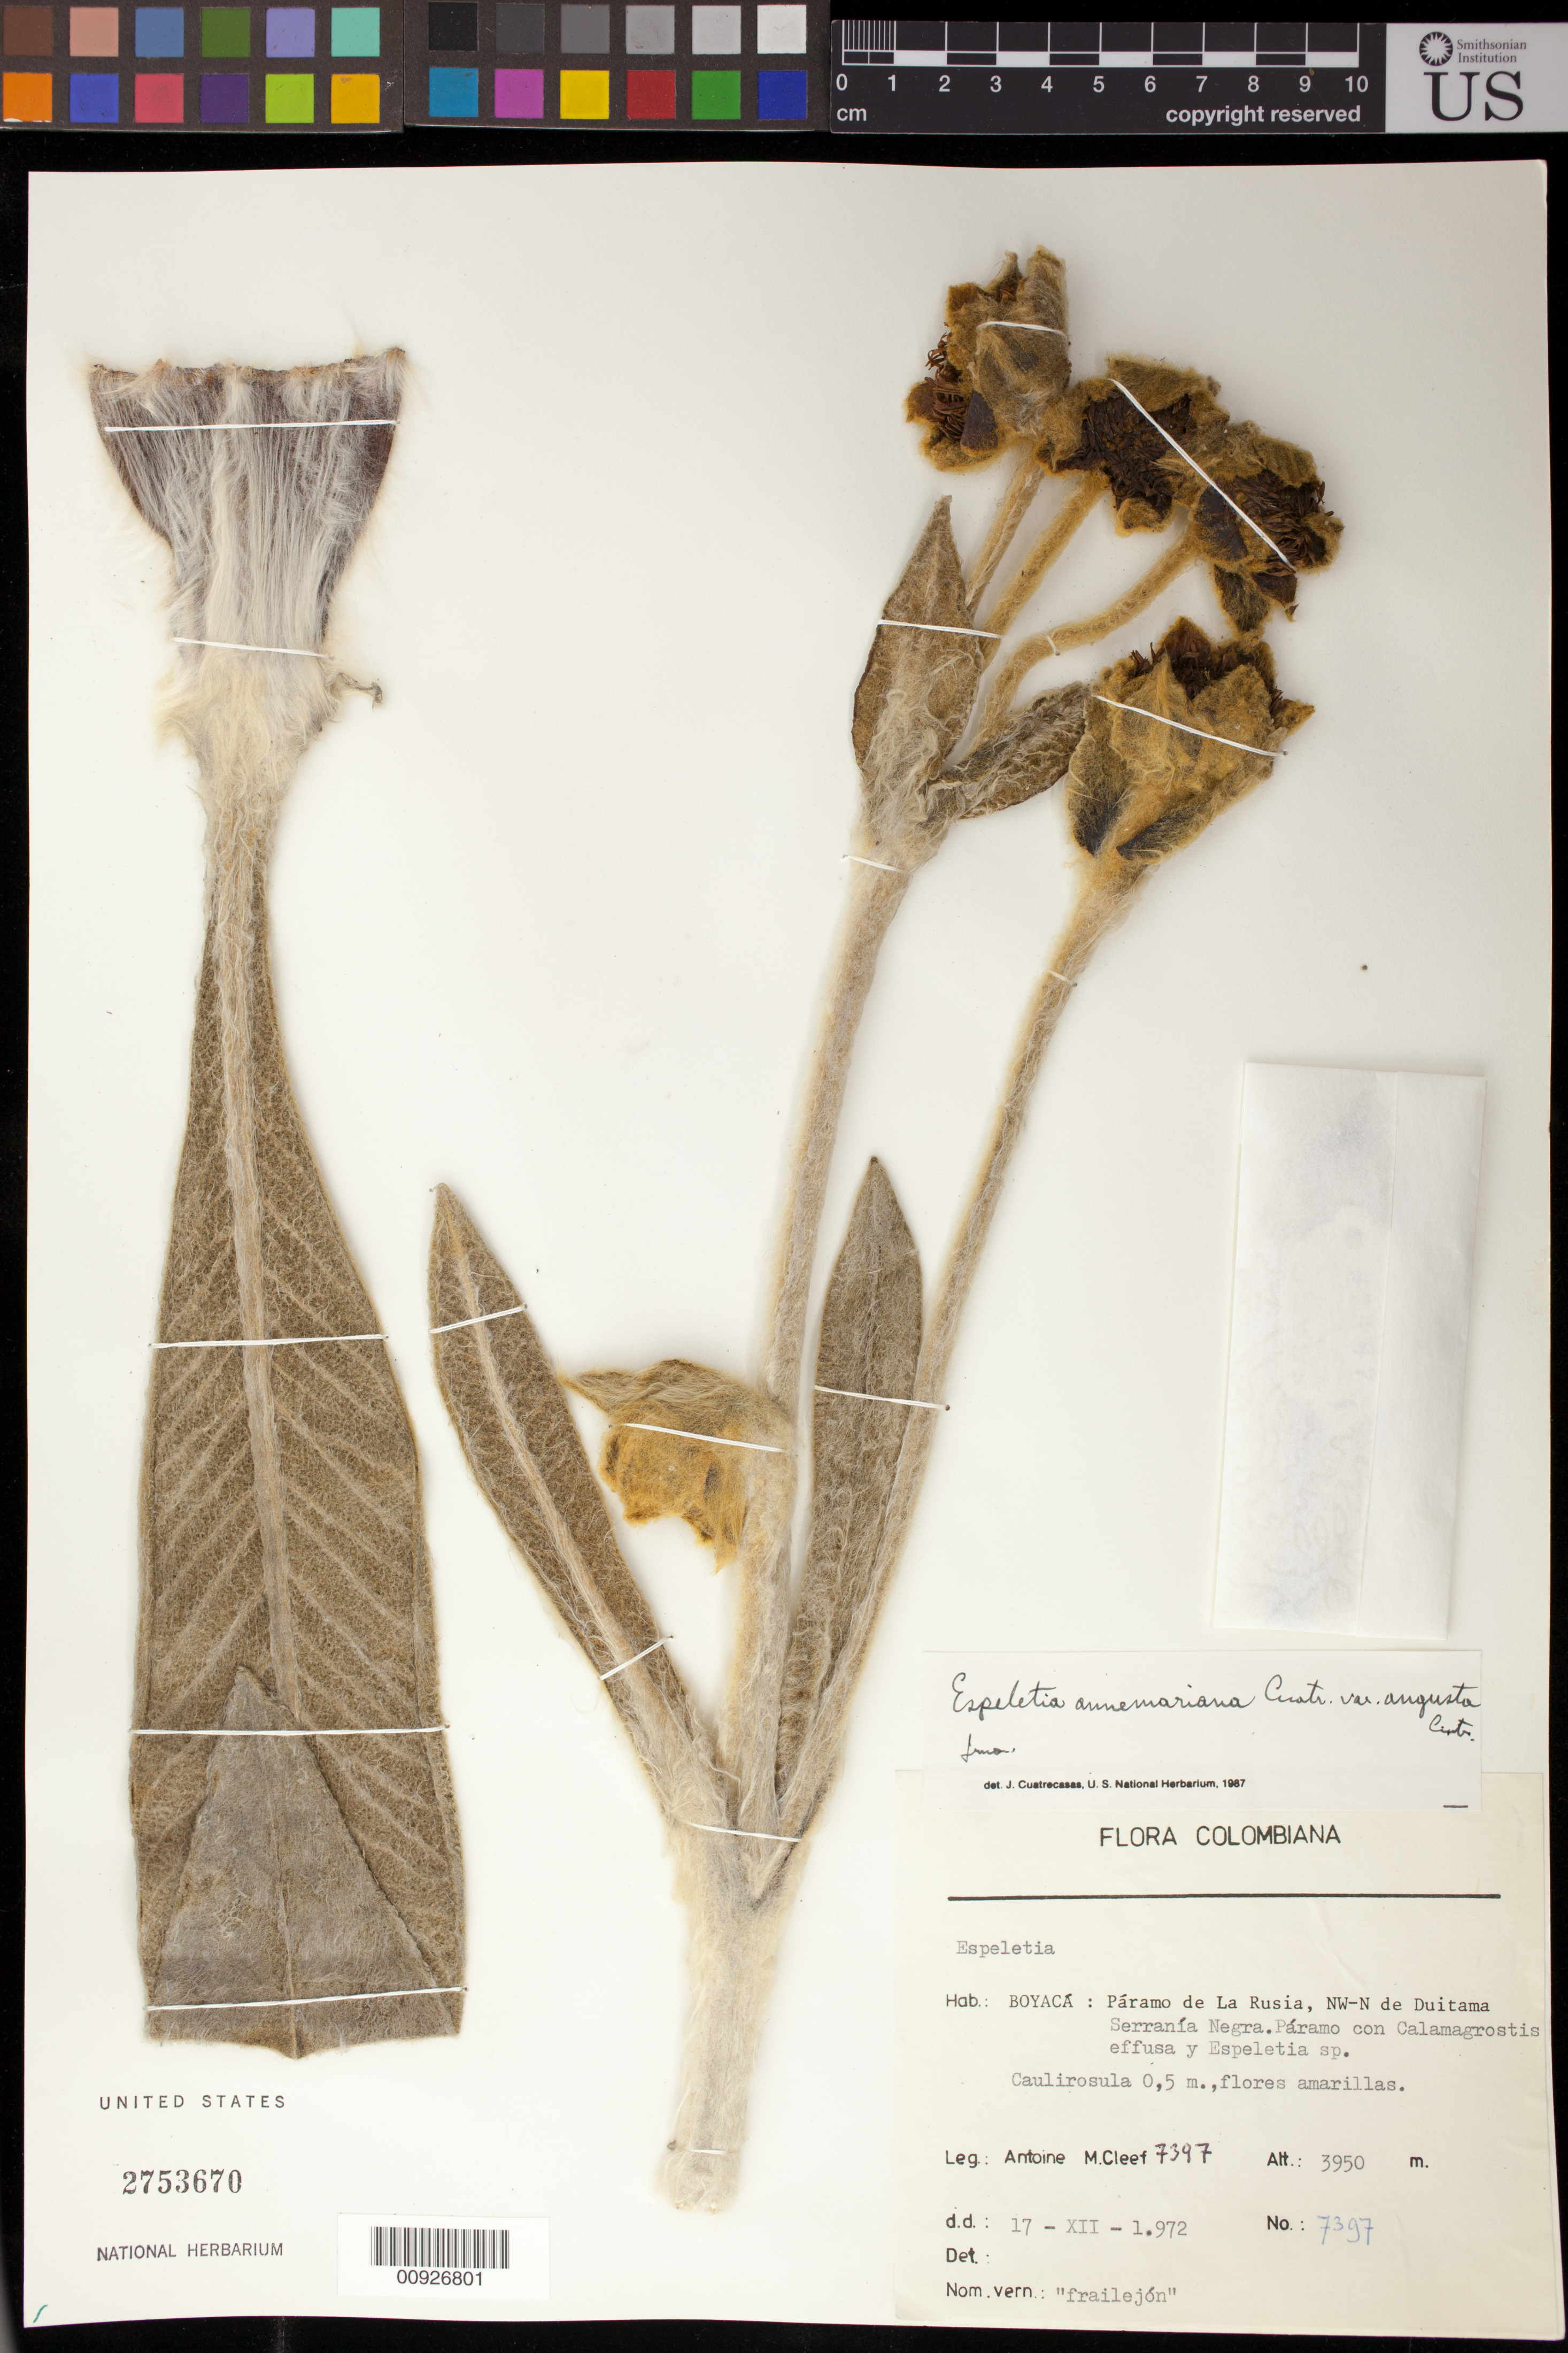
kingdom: Plantae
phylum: Tracheophyta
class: Magnoliopsida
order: Asterales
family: Asteraceae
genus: Espeletia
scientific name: Espeletia annemariana var. angusta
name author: Cuatrec.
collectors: A. M. Cleef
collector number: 7397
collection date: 1972-12-17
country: Colombia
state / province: Boyacá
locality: P. de La Rusia. Páramo de La Rusia, NW-N de Duitama. Serranía Negra.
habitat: Páramo con Calamagrostis effusa y Espeletia sp.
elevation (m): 3950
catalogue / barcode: US 2753670